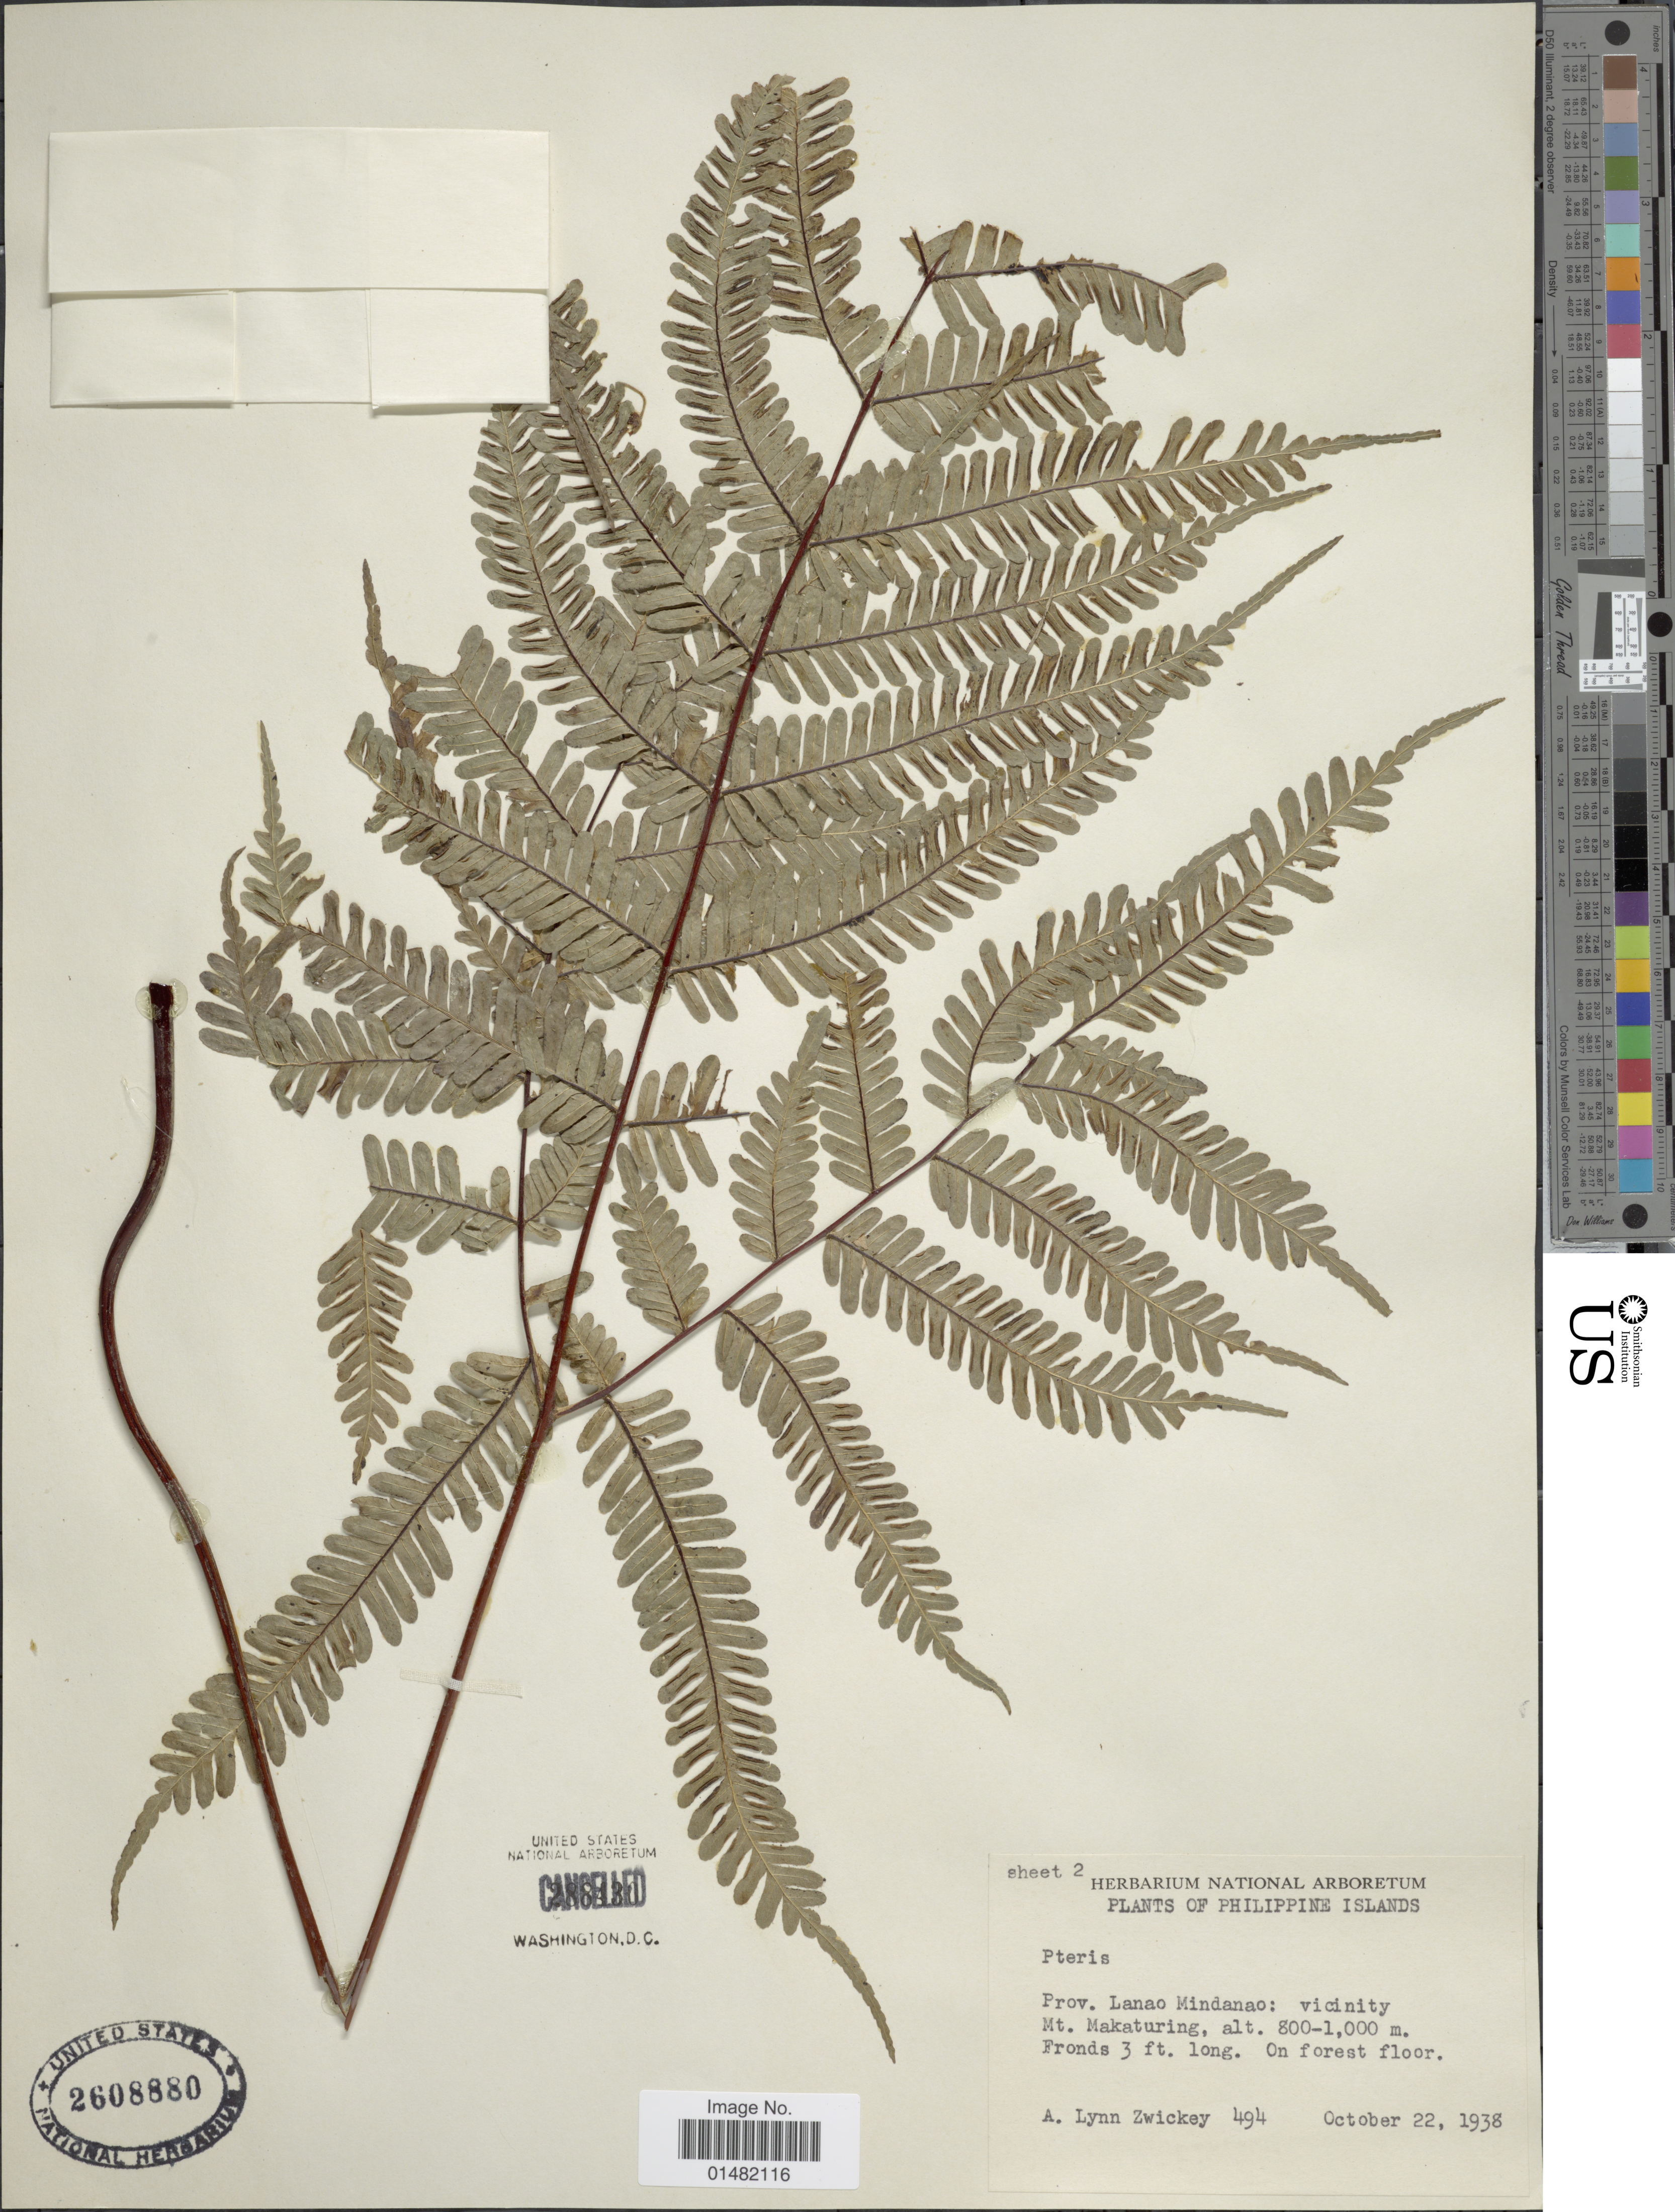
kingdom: Plantae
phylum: Tracheophyta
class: Polypodiopsida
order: Polypodiales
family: Pteridaceae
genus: Pteris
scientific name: Pteris sp.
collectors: A. Zwickey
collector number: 494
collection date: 1938-10-22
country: Philippines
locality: Philippine Islands, Prov. Lanao Mindanao: vicinity Mt. Makaturing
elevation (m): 800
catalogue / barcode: US 2608880